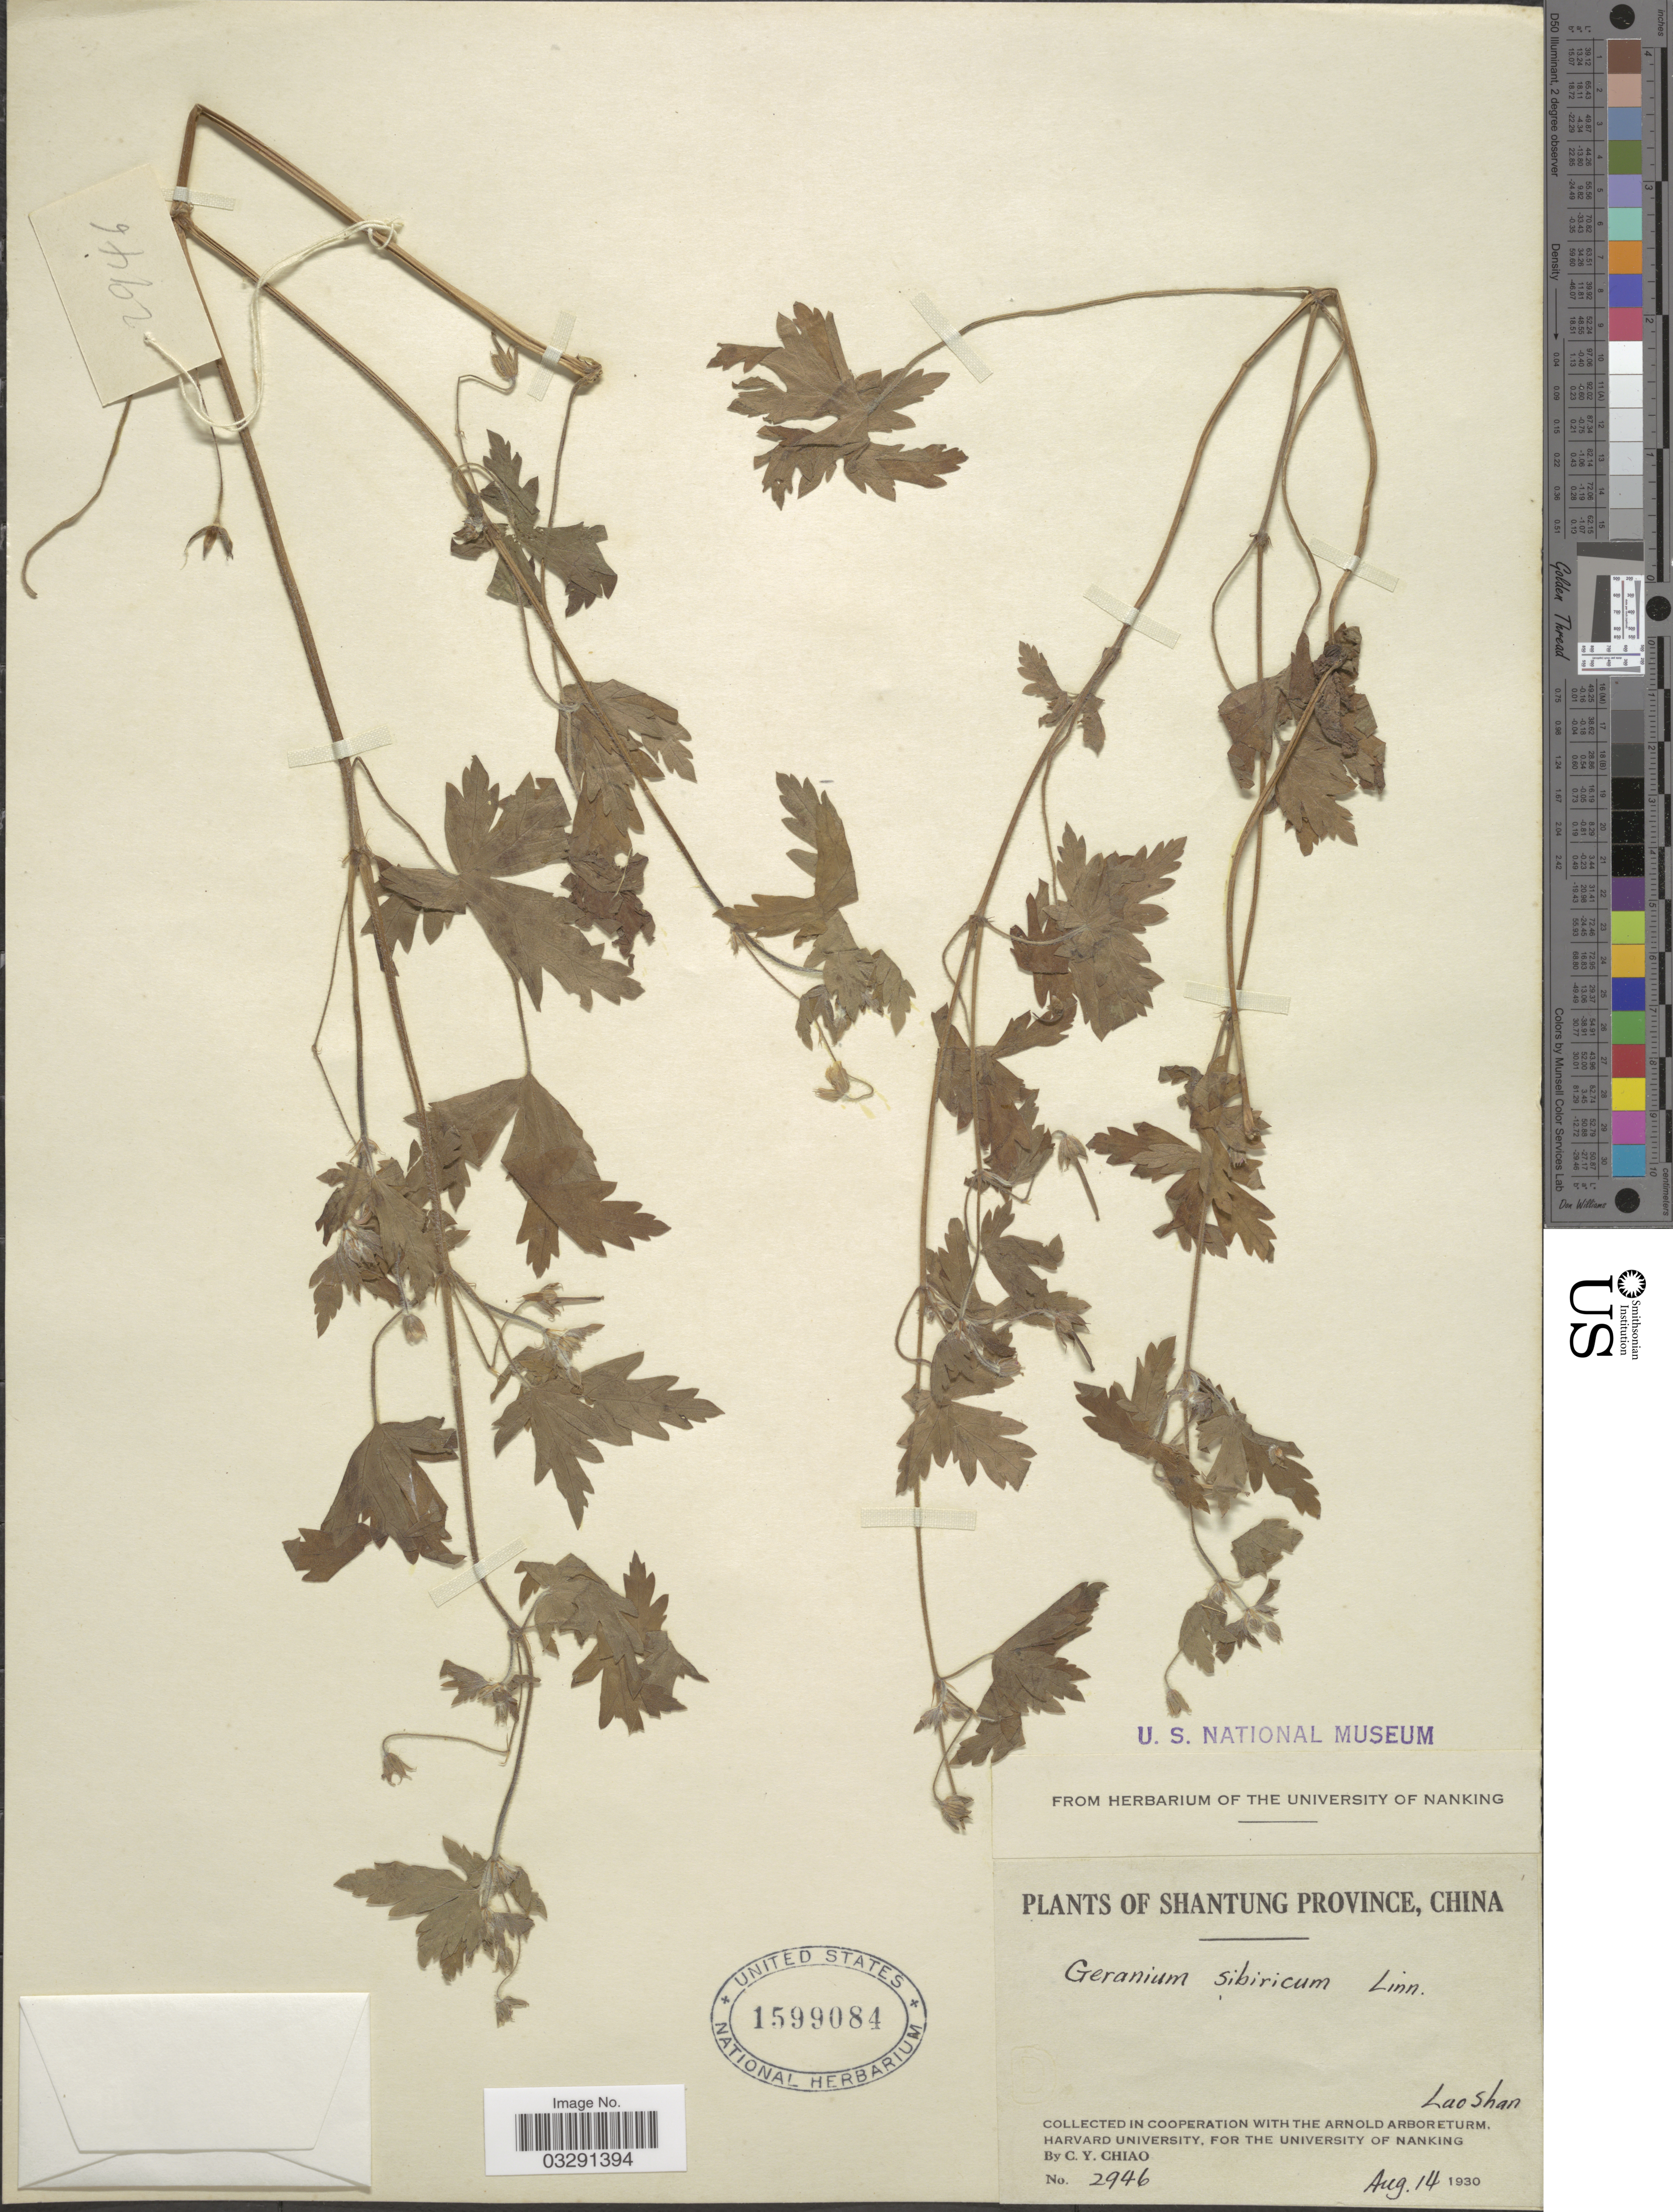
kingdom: Plantae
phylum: Tracheophyta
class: Magnoliopsida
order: Geraniales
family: Geraniaceae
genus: Geranium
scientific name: Geranium sibiricum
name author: L.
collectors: C. Y. Chiao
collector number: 2946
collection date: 1930-08-14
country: China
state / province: Shandong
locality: Shantung Province. Lao Shan.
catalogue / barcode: US 15990284